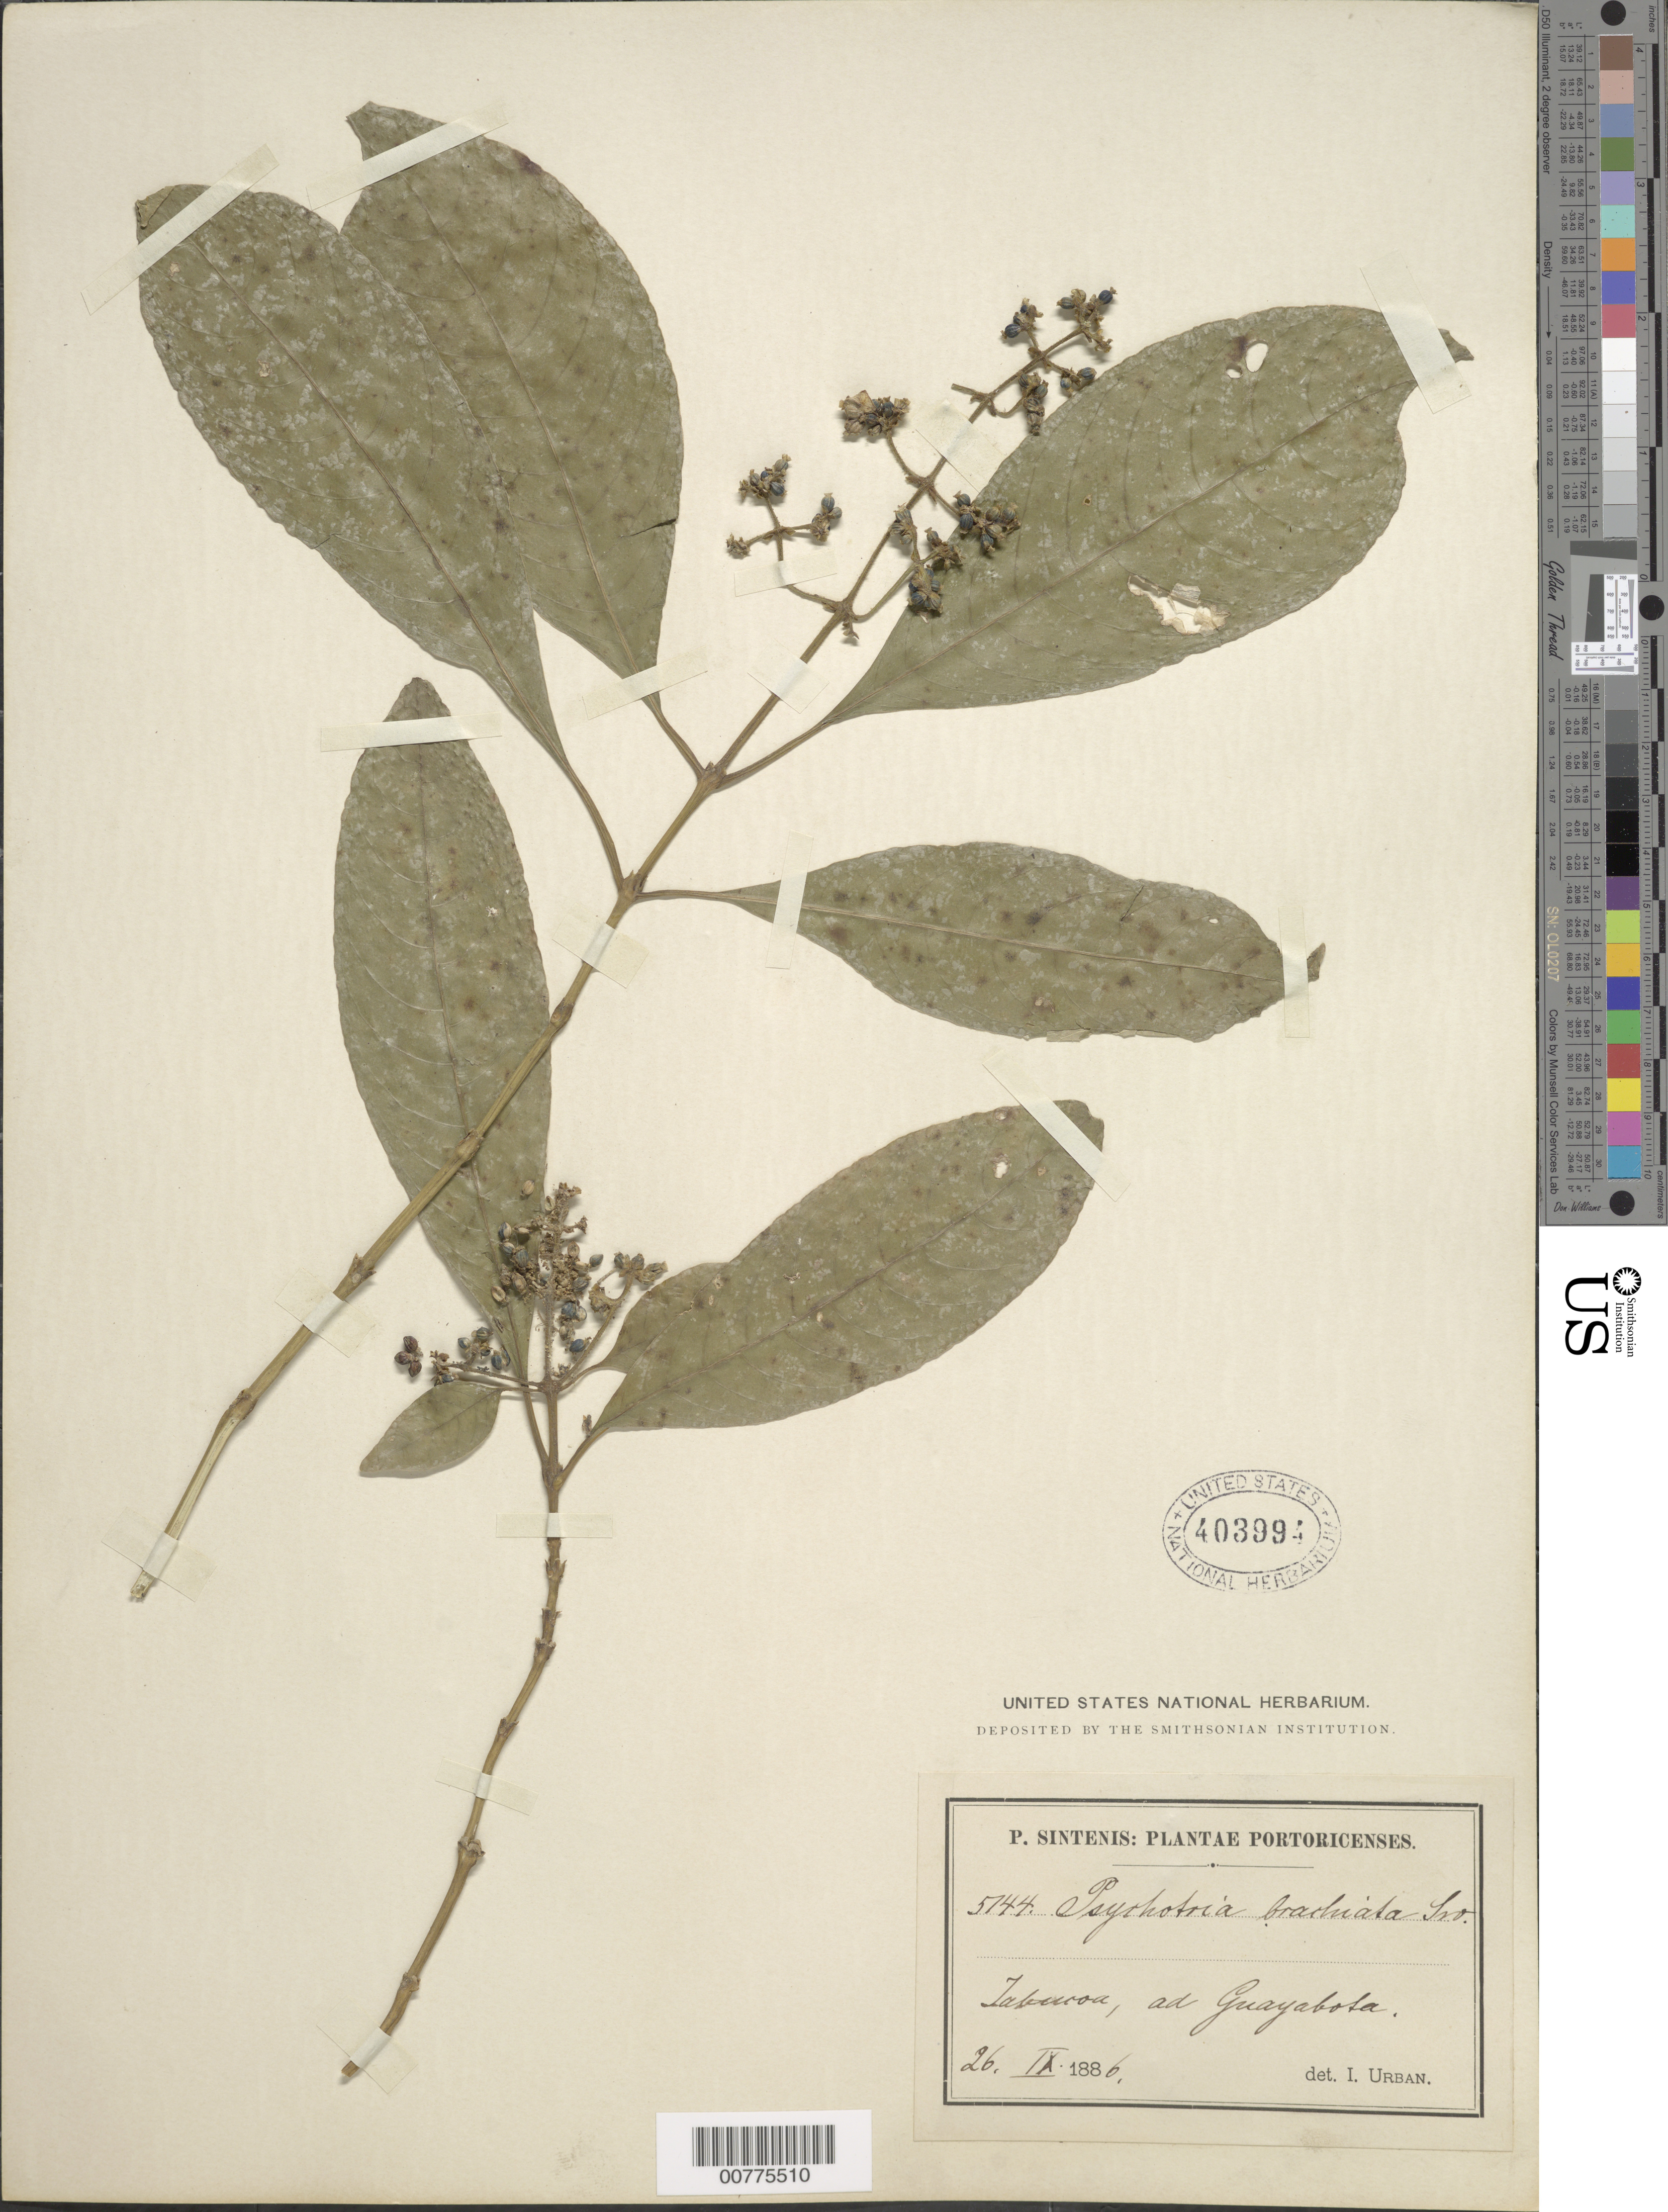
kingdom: Plantae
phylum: Tracheophyta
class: Magnoliopsida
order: Gentianales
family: Rubiaceae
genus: Psychotria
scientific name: Psychotria brachiata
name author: Sw.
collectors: P. Sintenis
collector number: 5144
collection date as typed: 26 Sep 1886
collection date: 1886-09-26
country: Puerto Rico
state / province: Yabucoa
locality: Yabocoa, ad Guayabosa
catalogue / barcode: US 403994